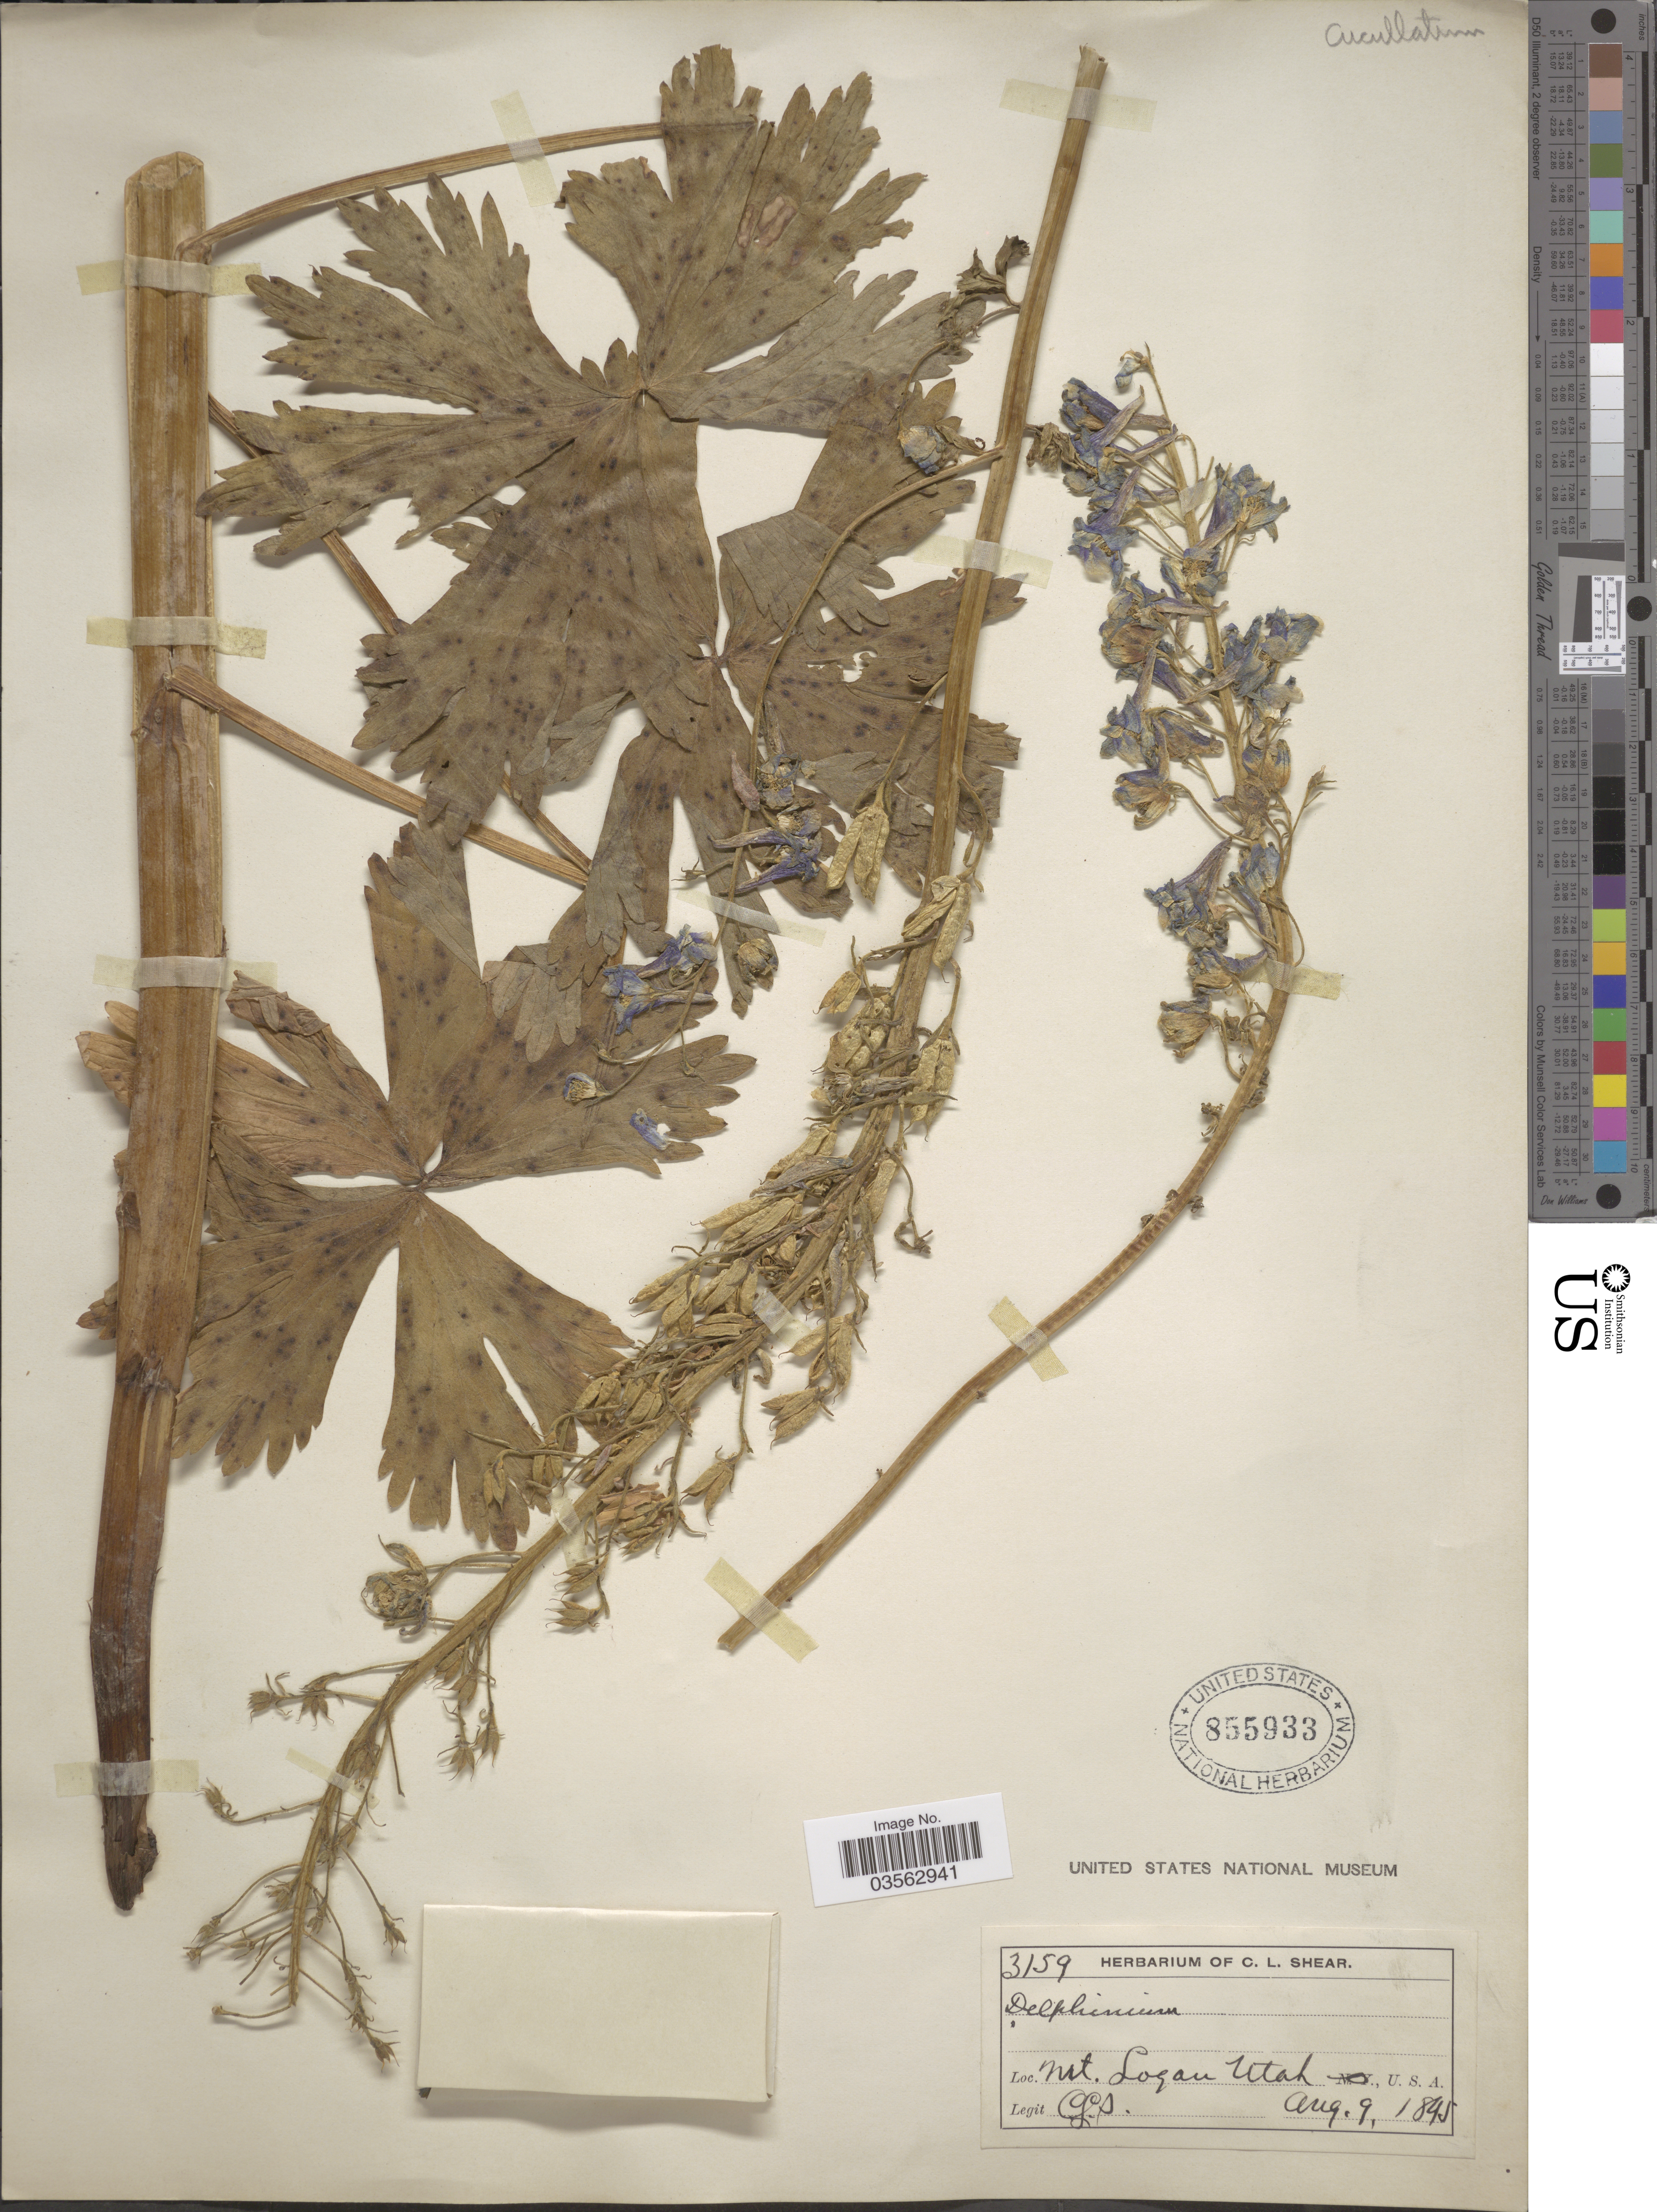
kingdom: Plantae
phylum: Tracheophyta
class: Magnoliopsida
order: Ranunculales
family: Ranunculaceae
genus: Delphinium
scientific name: Delphinium cucullatum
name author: E. Nelson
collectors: C. L. Shear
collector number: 3159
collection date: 1895-08-09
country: United States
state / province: Utah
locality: Mt. Logan.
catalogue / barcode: US 855933